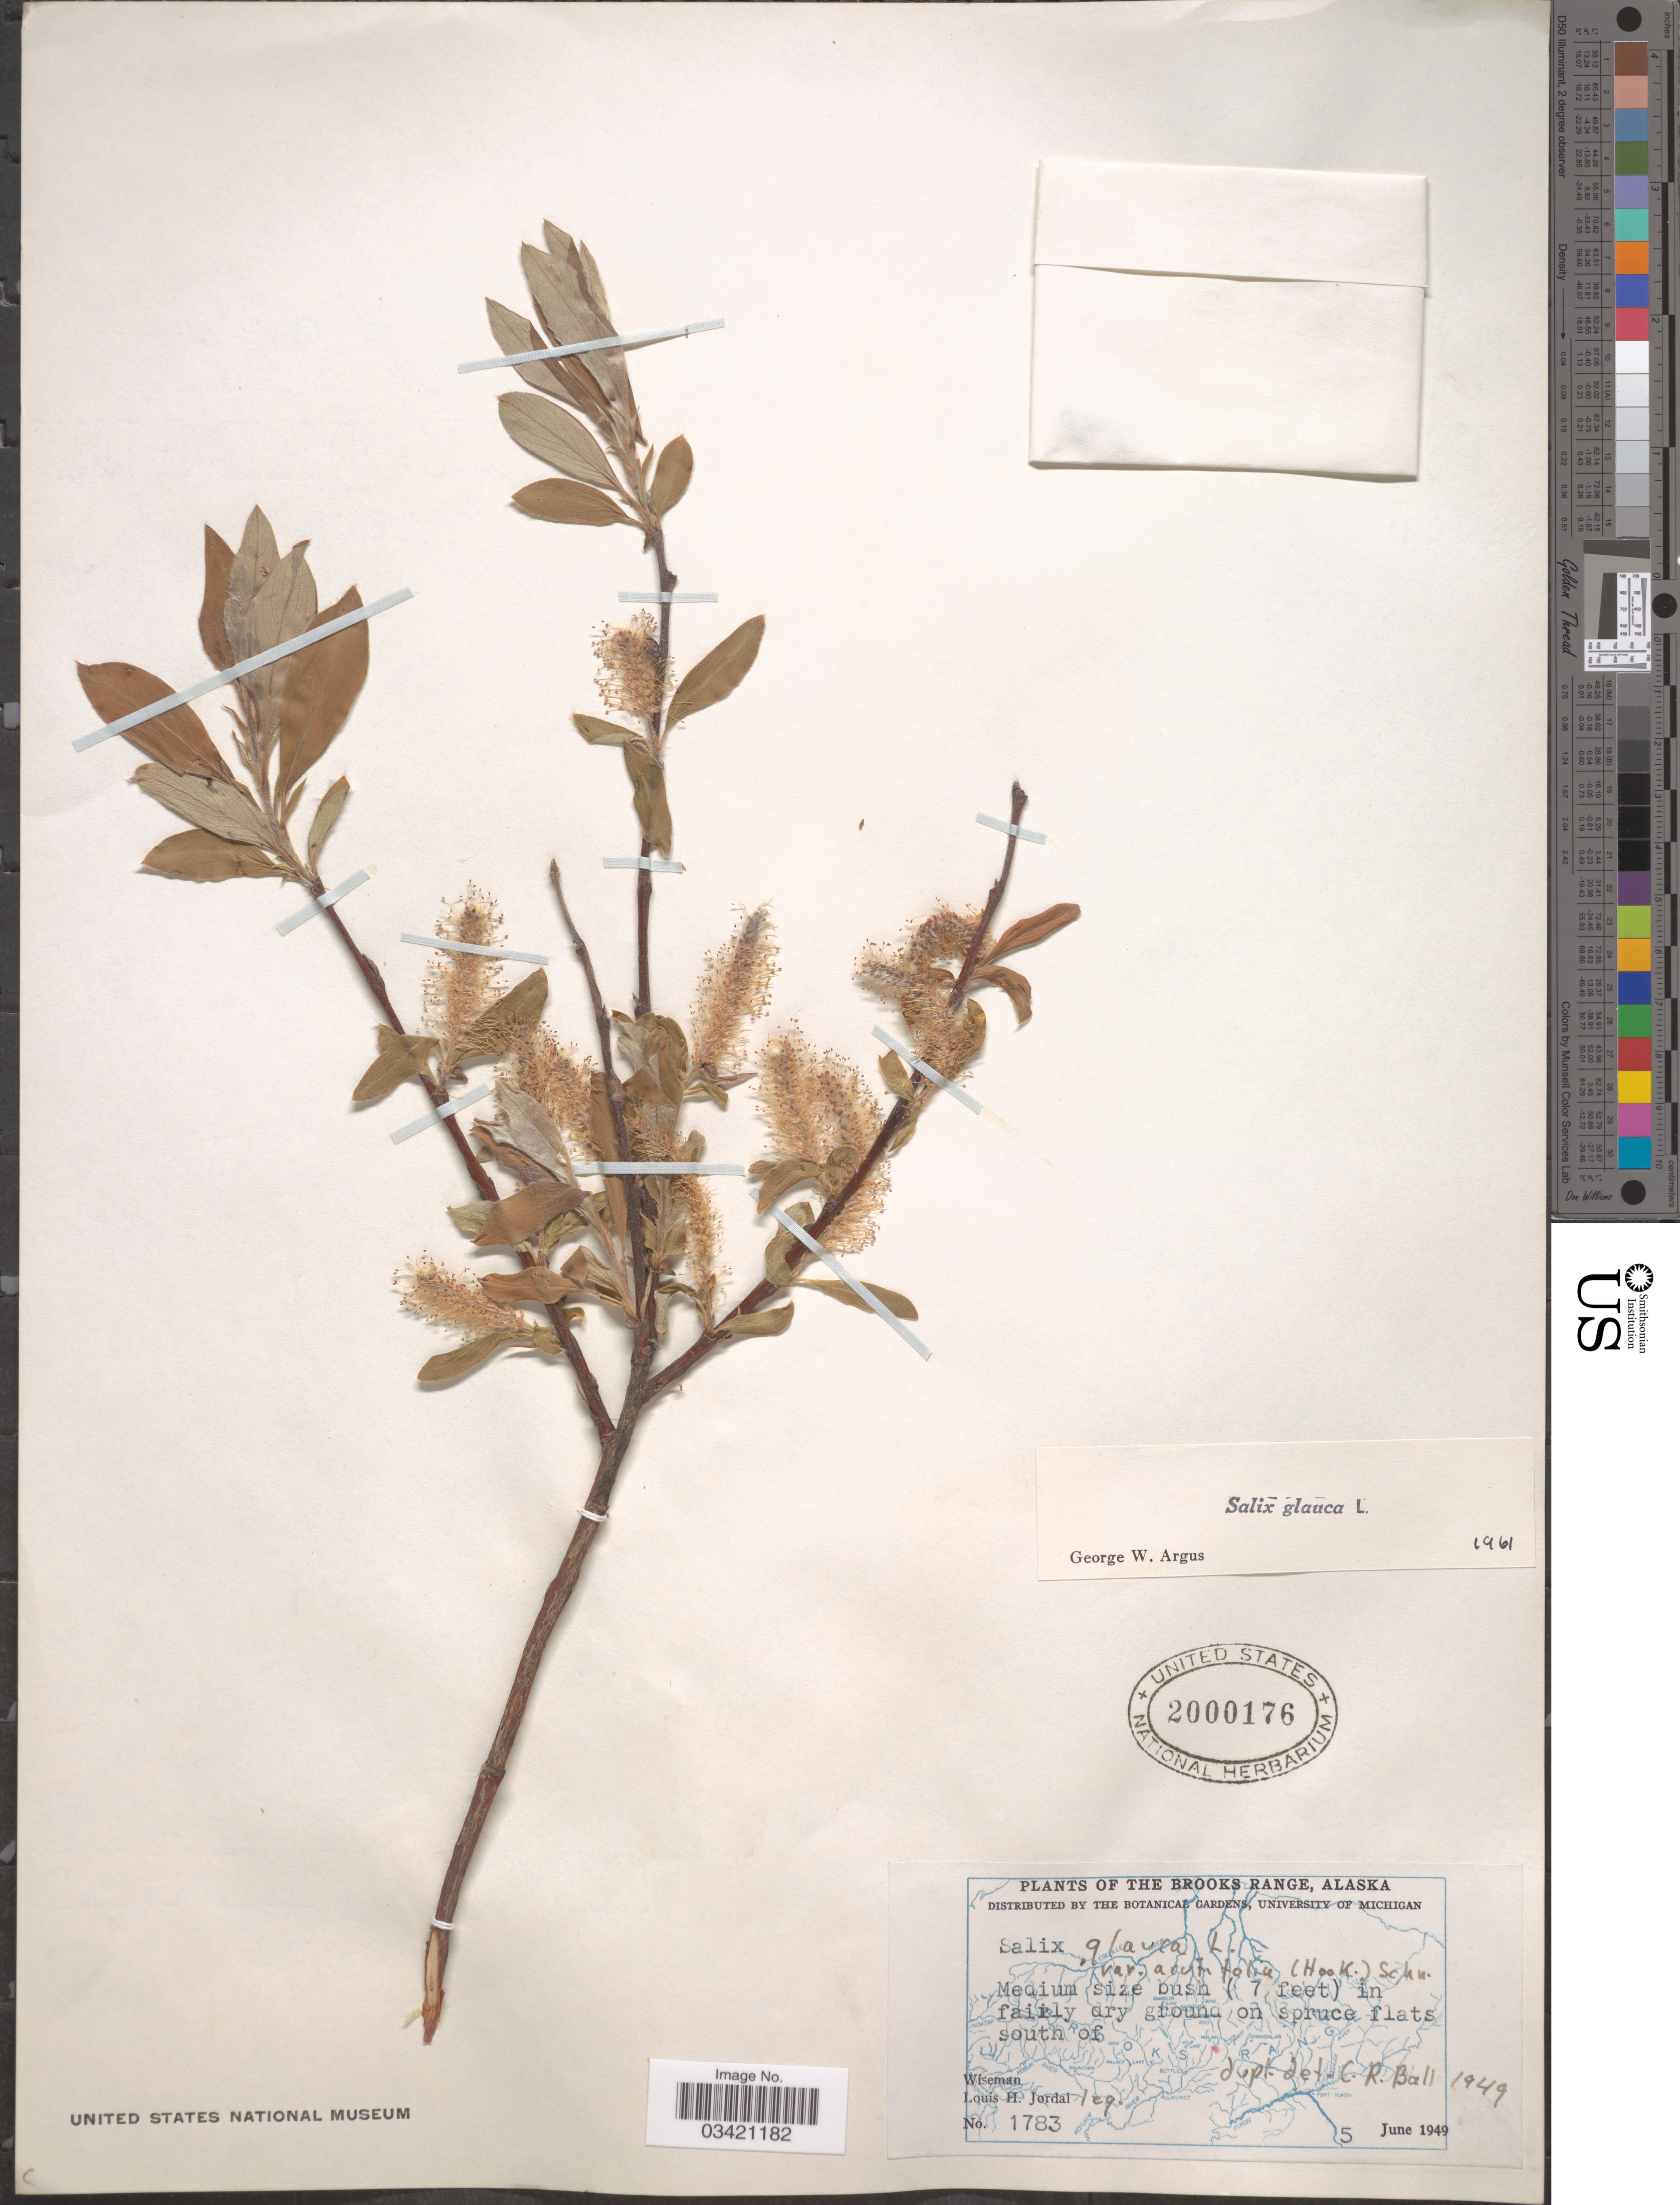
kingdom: Plantae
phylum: Tracheophyta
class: Magnoliopsida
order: Malpighiales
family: Salicaceae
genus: Salix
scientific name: Salix glauca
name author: L.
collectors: L. Jordal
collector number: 1783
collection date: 1949-06-05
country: United States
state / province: Alaska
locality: Brooks Range. South of Wiseman.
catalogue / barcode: US 2000176